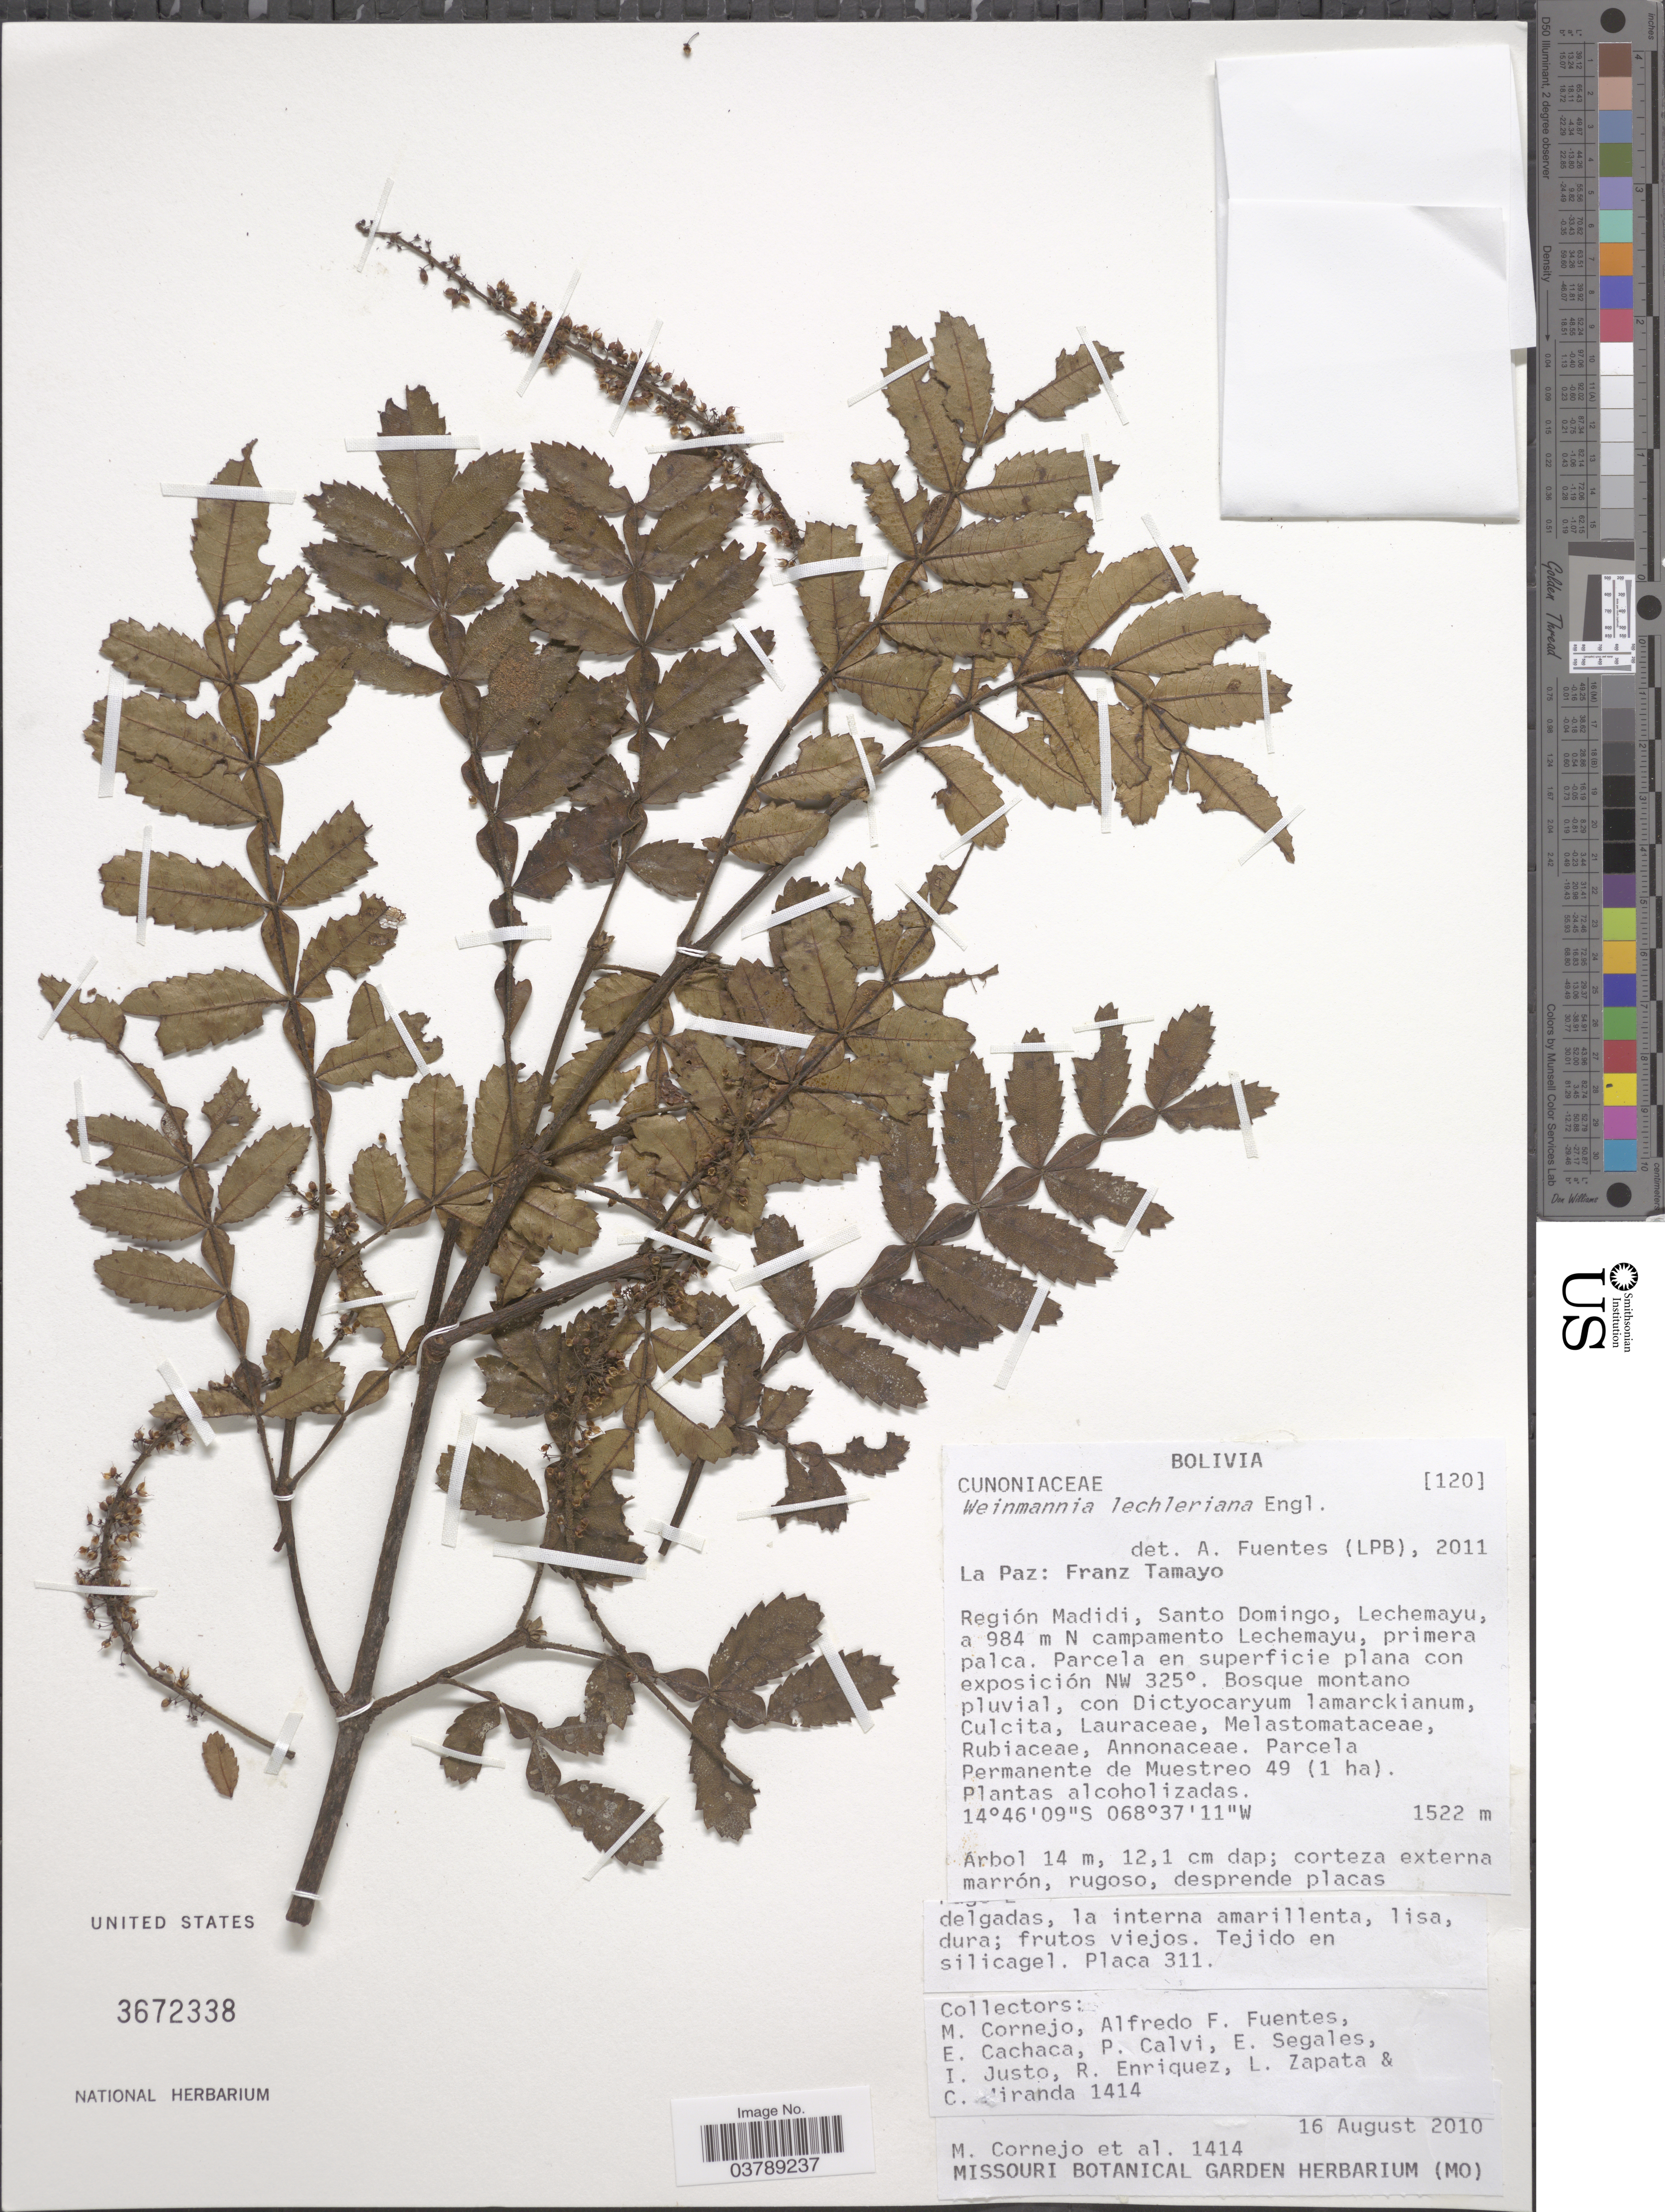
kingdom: Plantae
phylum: Tracheophyta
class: Magnoliopsida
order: Oxalidales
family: Cunoniaceae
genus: Weinmannia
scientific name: Weinmannia lechleriana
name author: Engl.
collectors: M. Cornejo, A. F. Fuentes, E. Cachaca, P. Calvi & et al.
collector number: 1414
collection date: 2010-08-16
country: Bolivia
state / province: La Paz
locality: Franz Tamayo. Región Madidi, Santo Domingo, Lechemayu, a 984 m N campamento Lechemayu, primera palca. Parcela en superficie plana con exposición NW 325°. Bosque montano pluvial.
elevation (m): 1522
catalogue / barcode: US 3672338